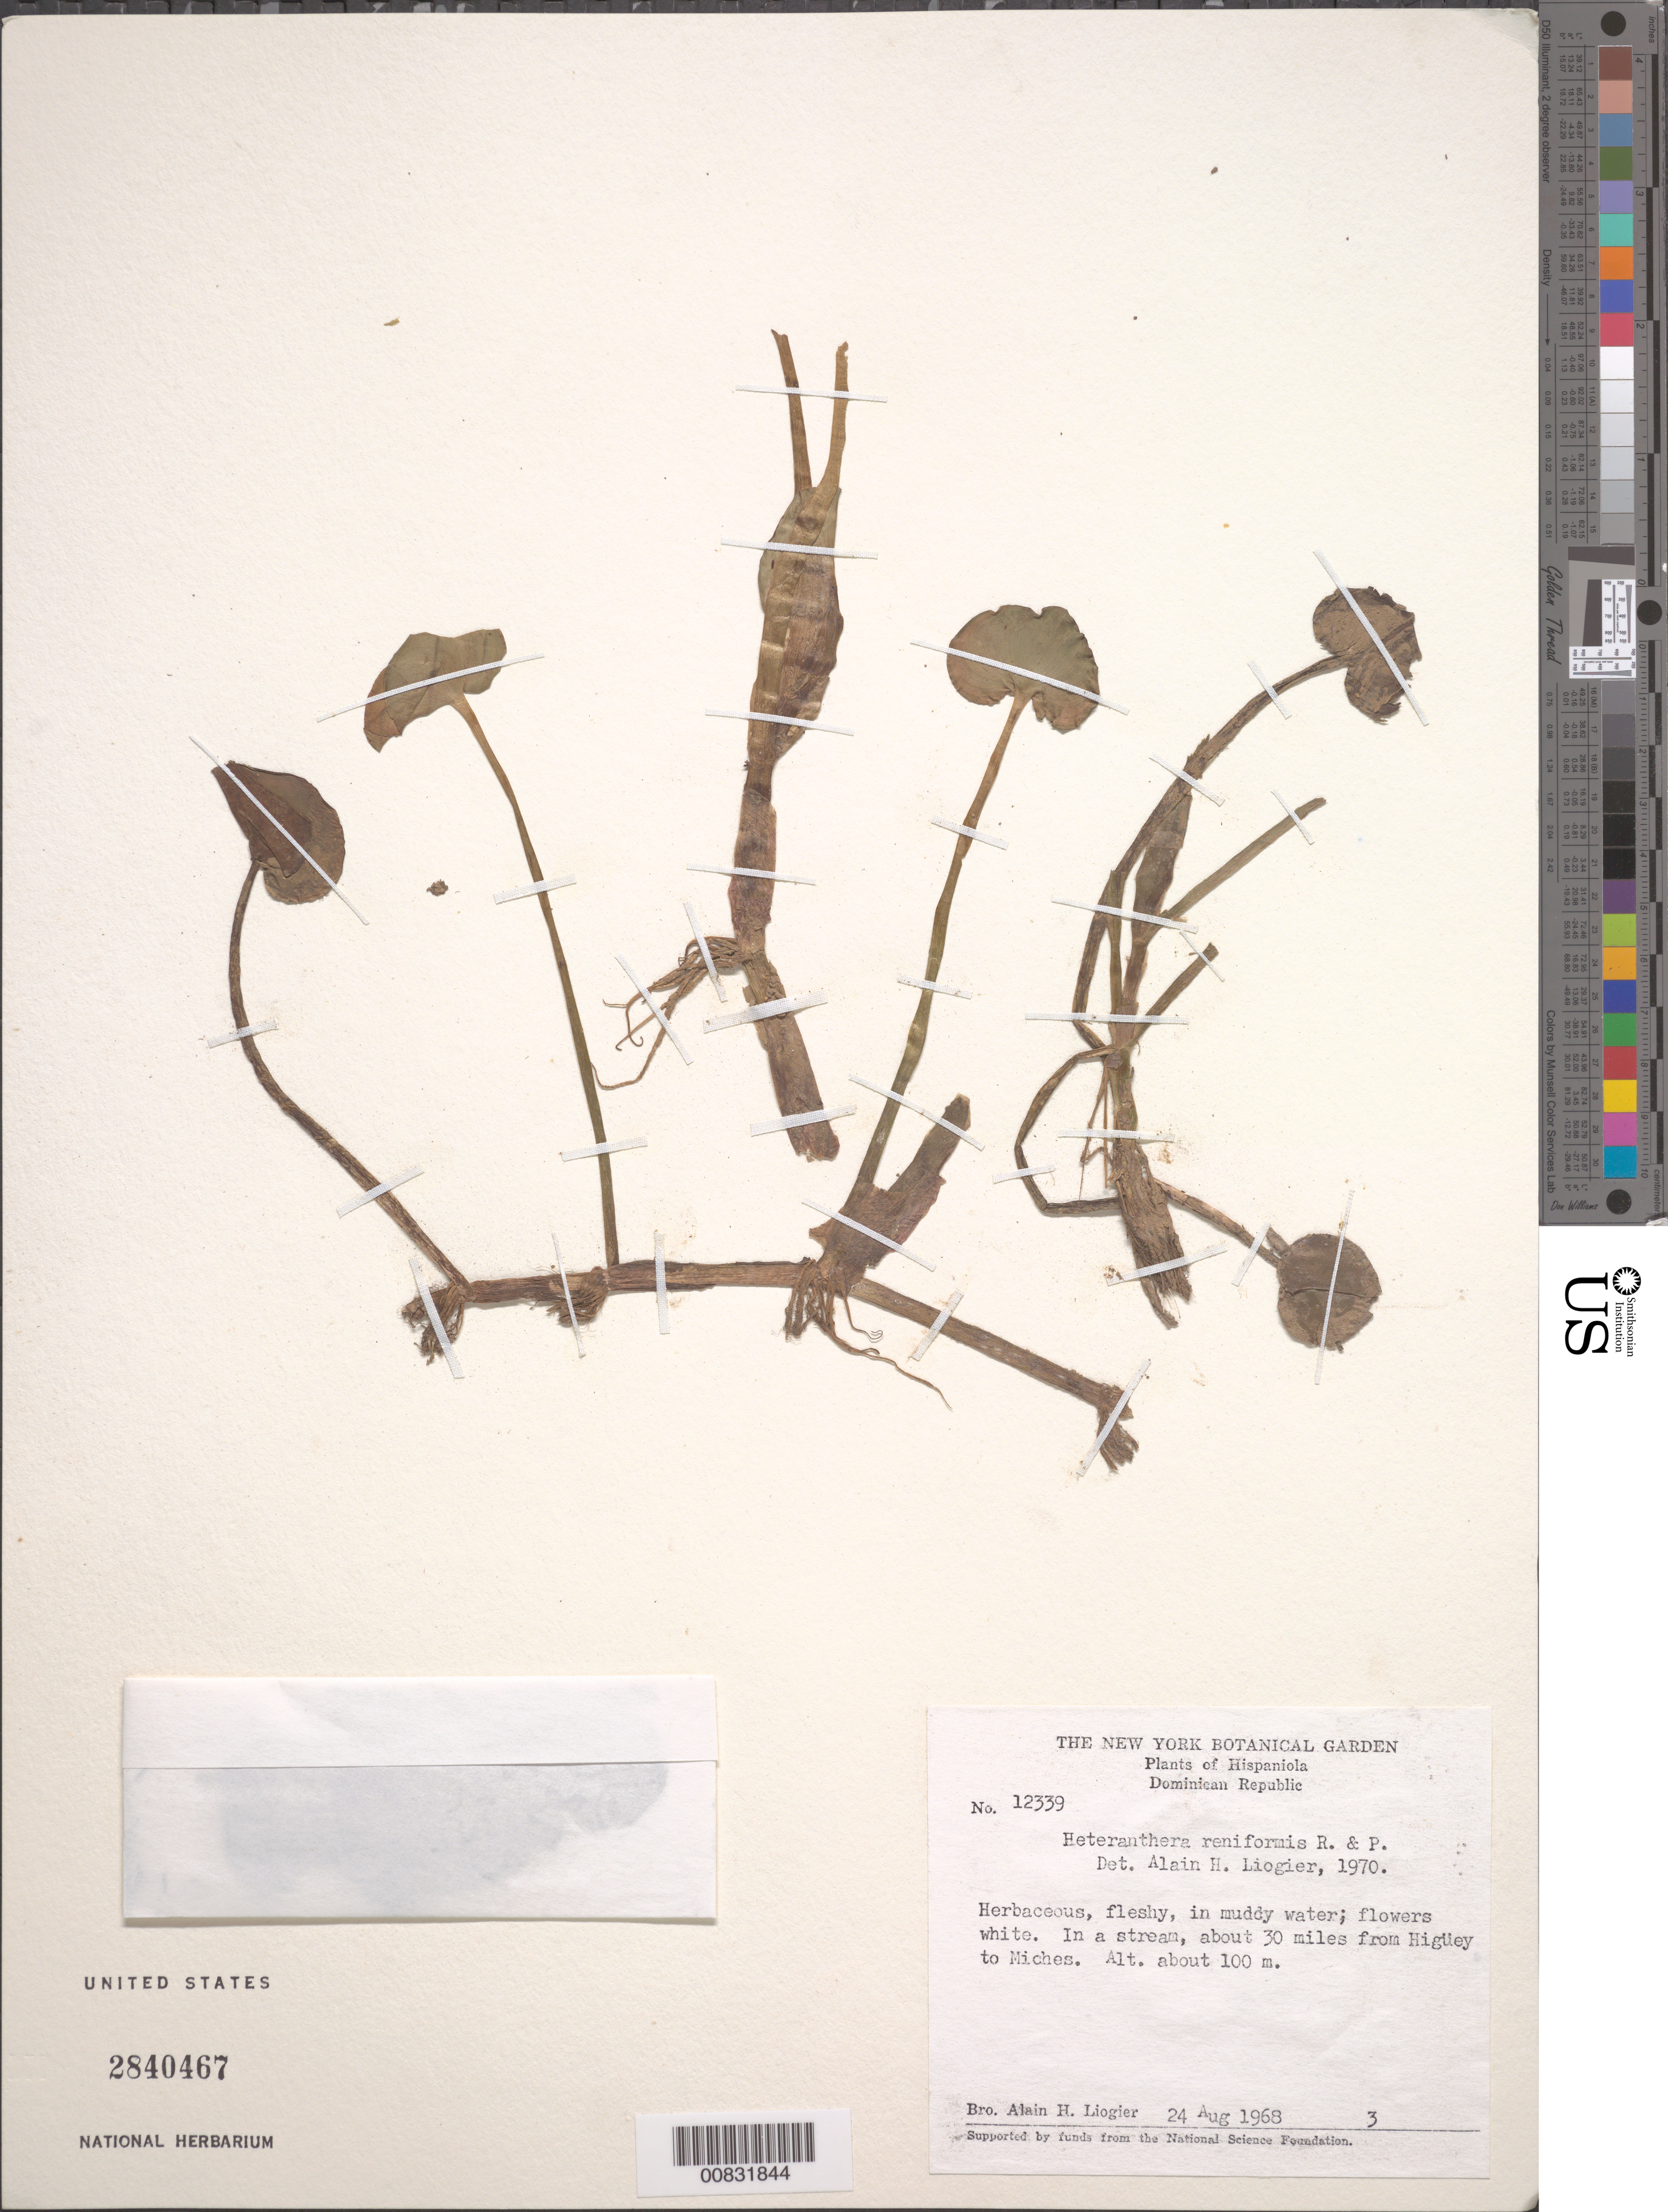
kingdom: Plantae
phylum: Tracheophyta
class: Liliopsida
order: Commelinales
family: Pontederiaceae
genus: Heteranthera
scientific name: Heteranthera reniformis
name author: Ruiz & Pav.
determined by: Liogier, Alain H.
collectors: A. H. Liogier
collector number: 12339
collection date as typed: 24 Aug 1968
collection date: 1968-08-24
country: Dominican Republic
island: Hispaniola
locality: Stream about 30 miles from Higüey to Miches.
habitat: Muddy water in a stream.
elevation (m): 100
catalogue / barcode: US 2840467